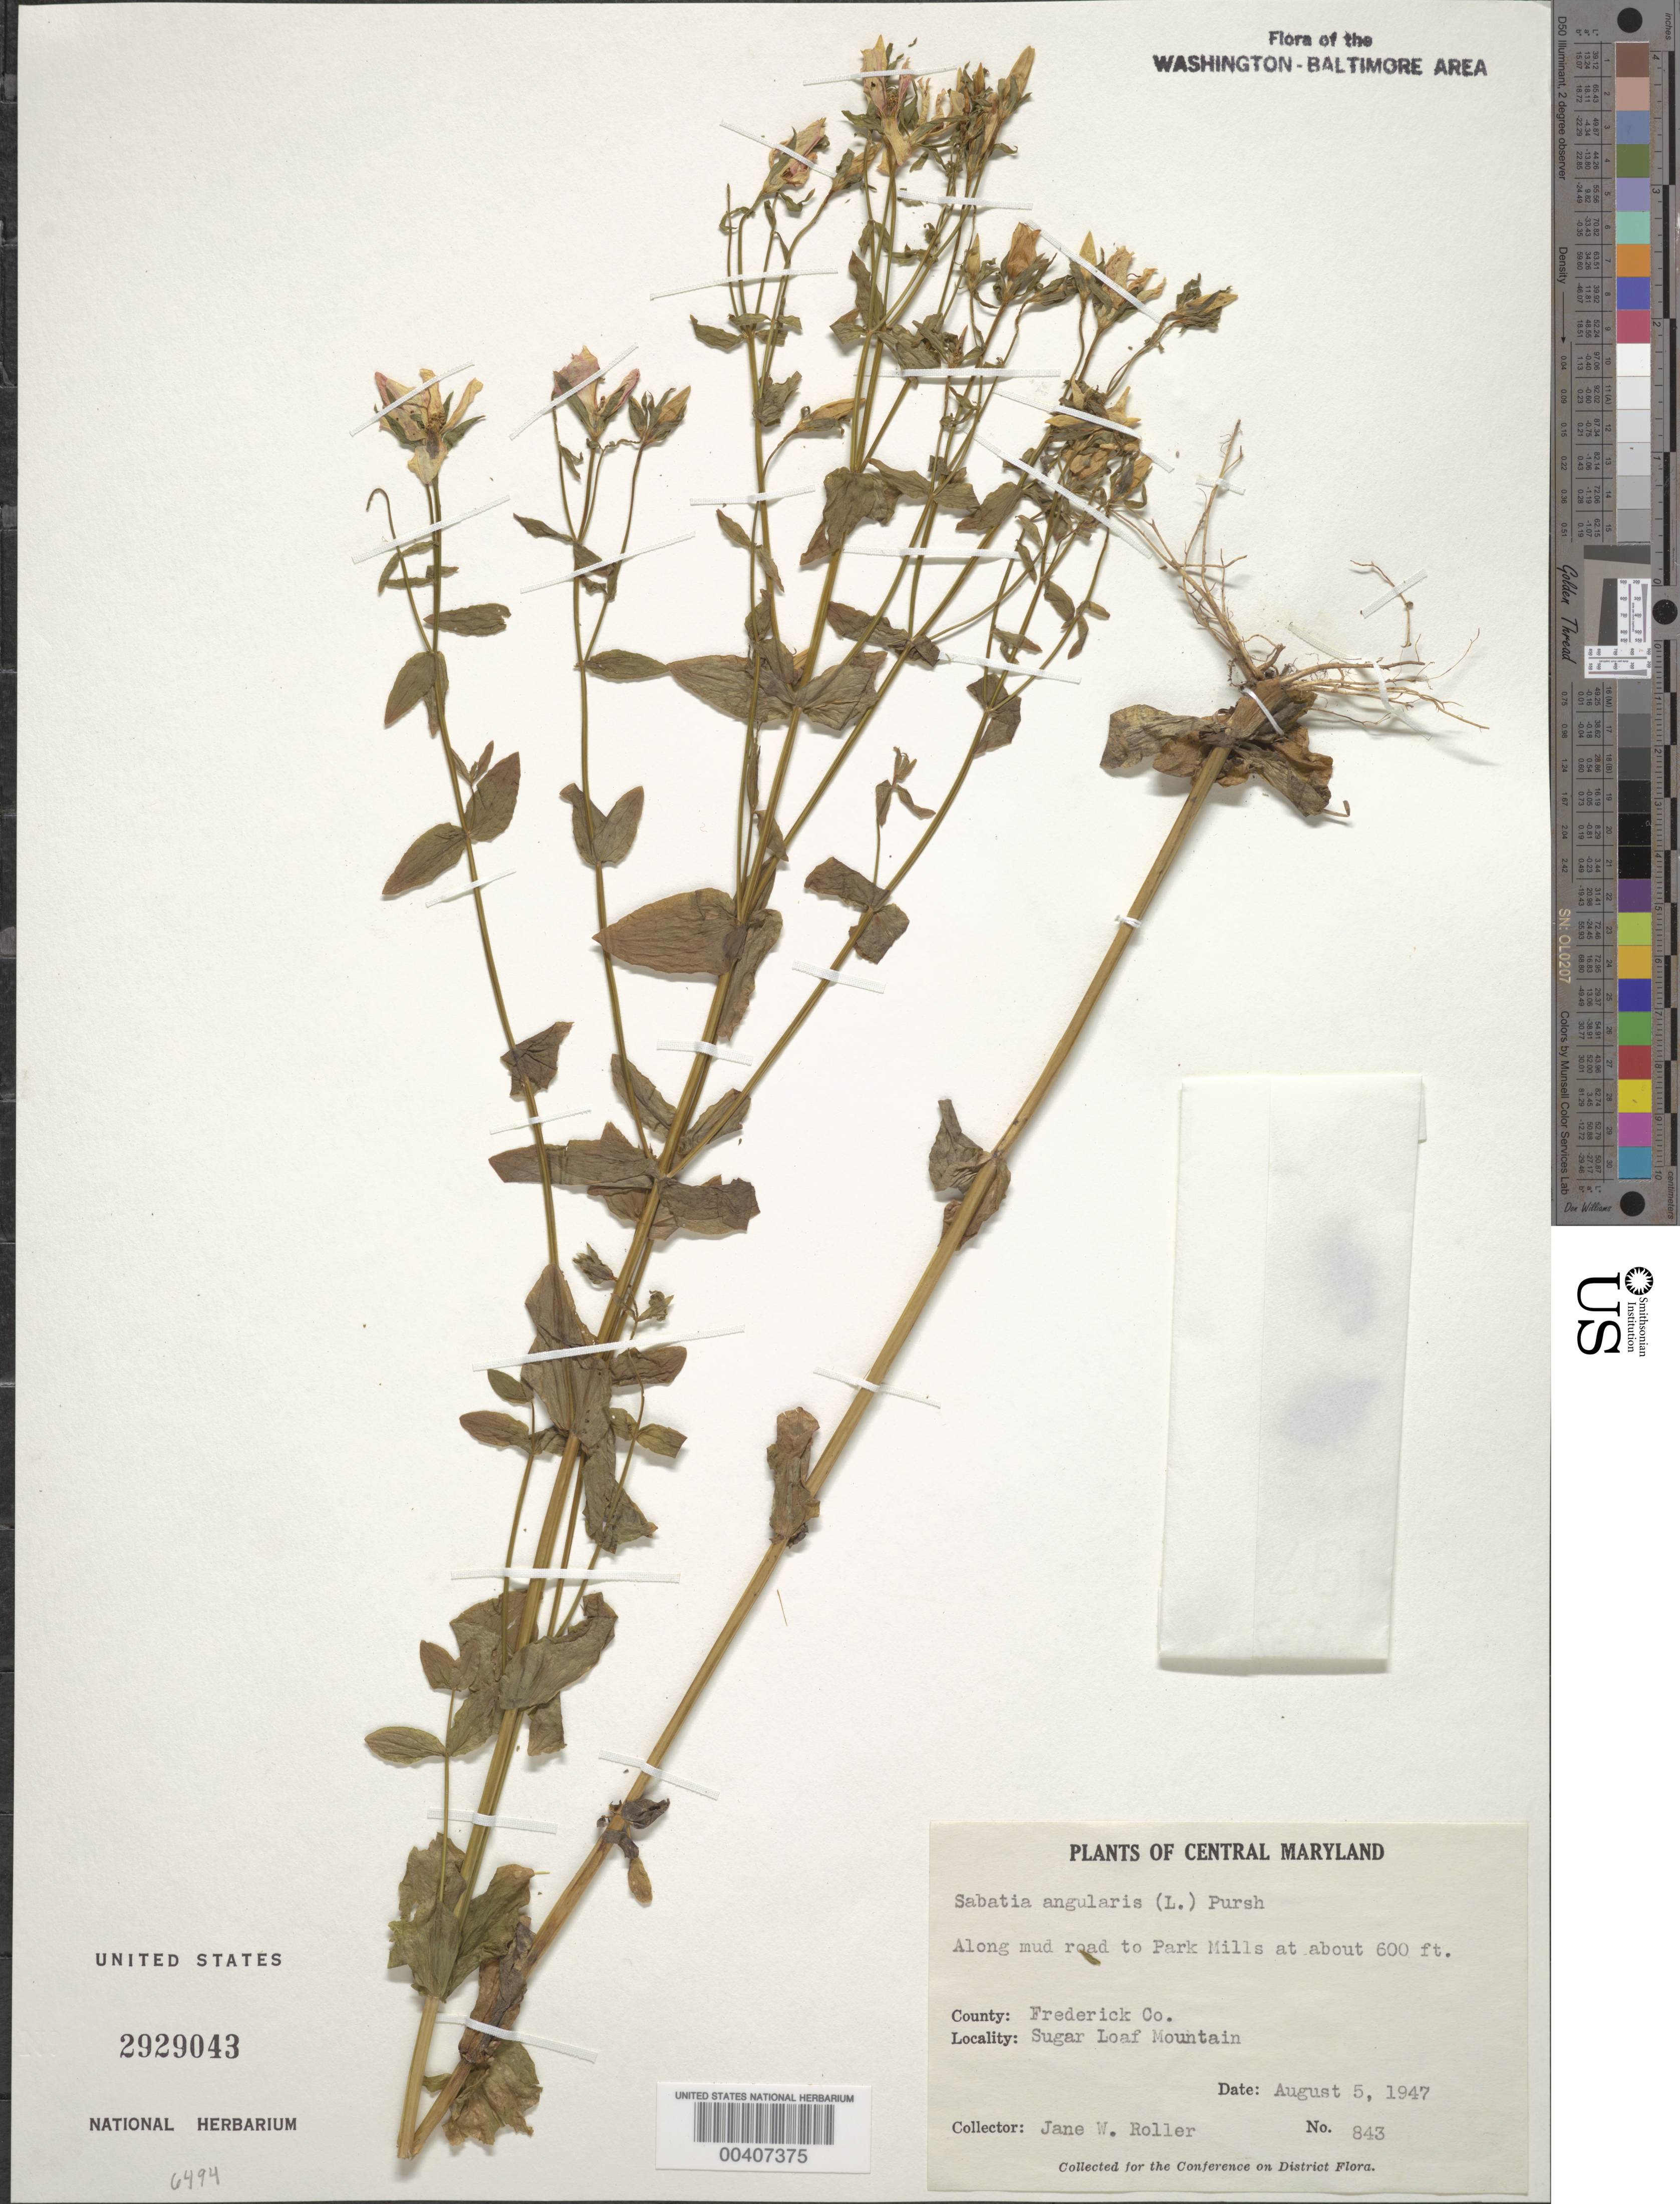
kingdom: Plantae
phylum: Tracheophyta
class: Magnoliopsida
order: Gentianales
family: Gentianaceae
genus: Sabatia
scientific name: Sabatia angularis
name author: (L.) Pursh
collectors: J. W. Roller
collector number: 843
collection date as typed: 05 Aug 1947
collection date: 1947-08-05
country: United States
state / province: Maryland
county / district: Frederick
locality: Park Mills at about 600 Ft., Sugar Loaf Mountain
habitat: Mud road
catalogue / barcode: US 2929043